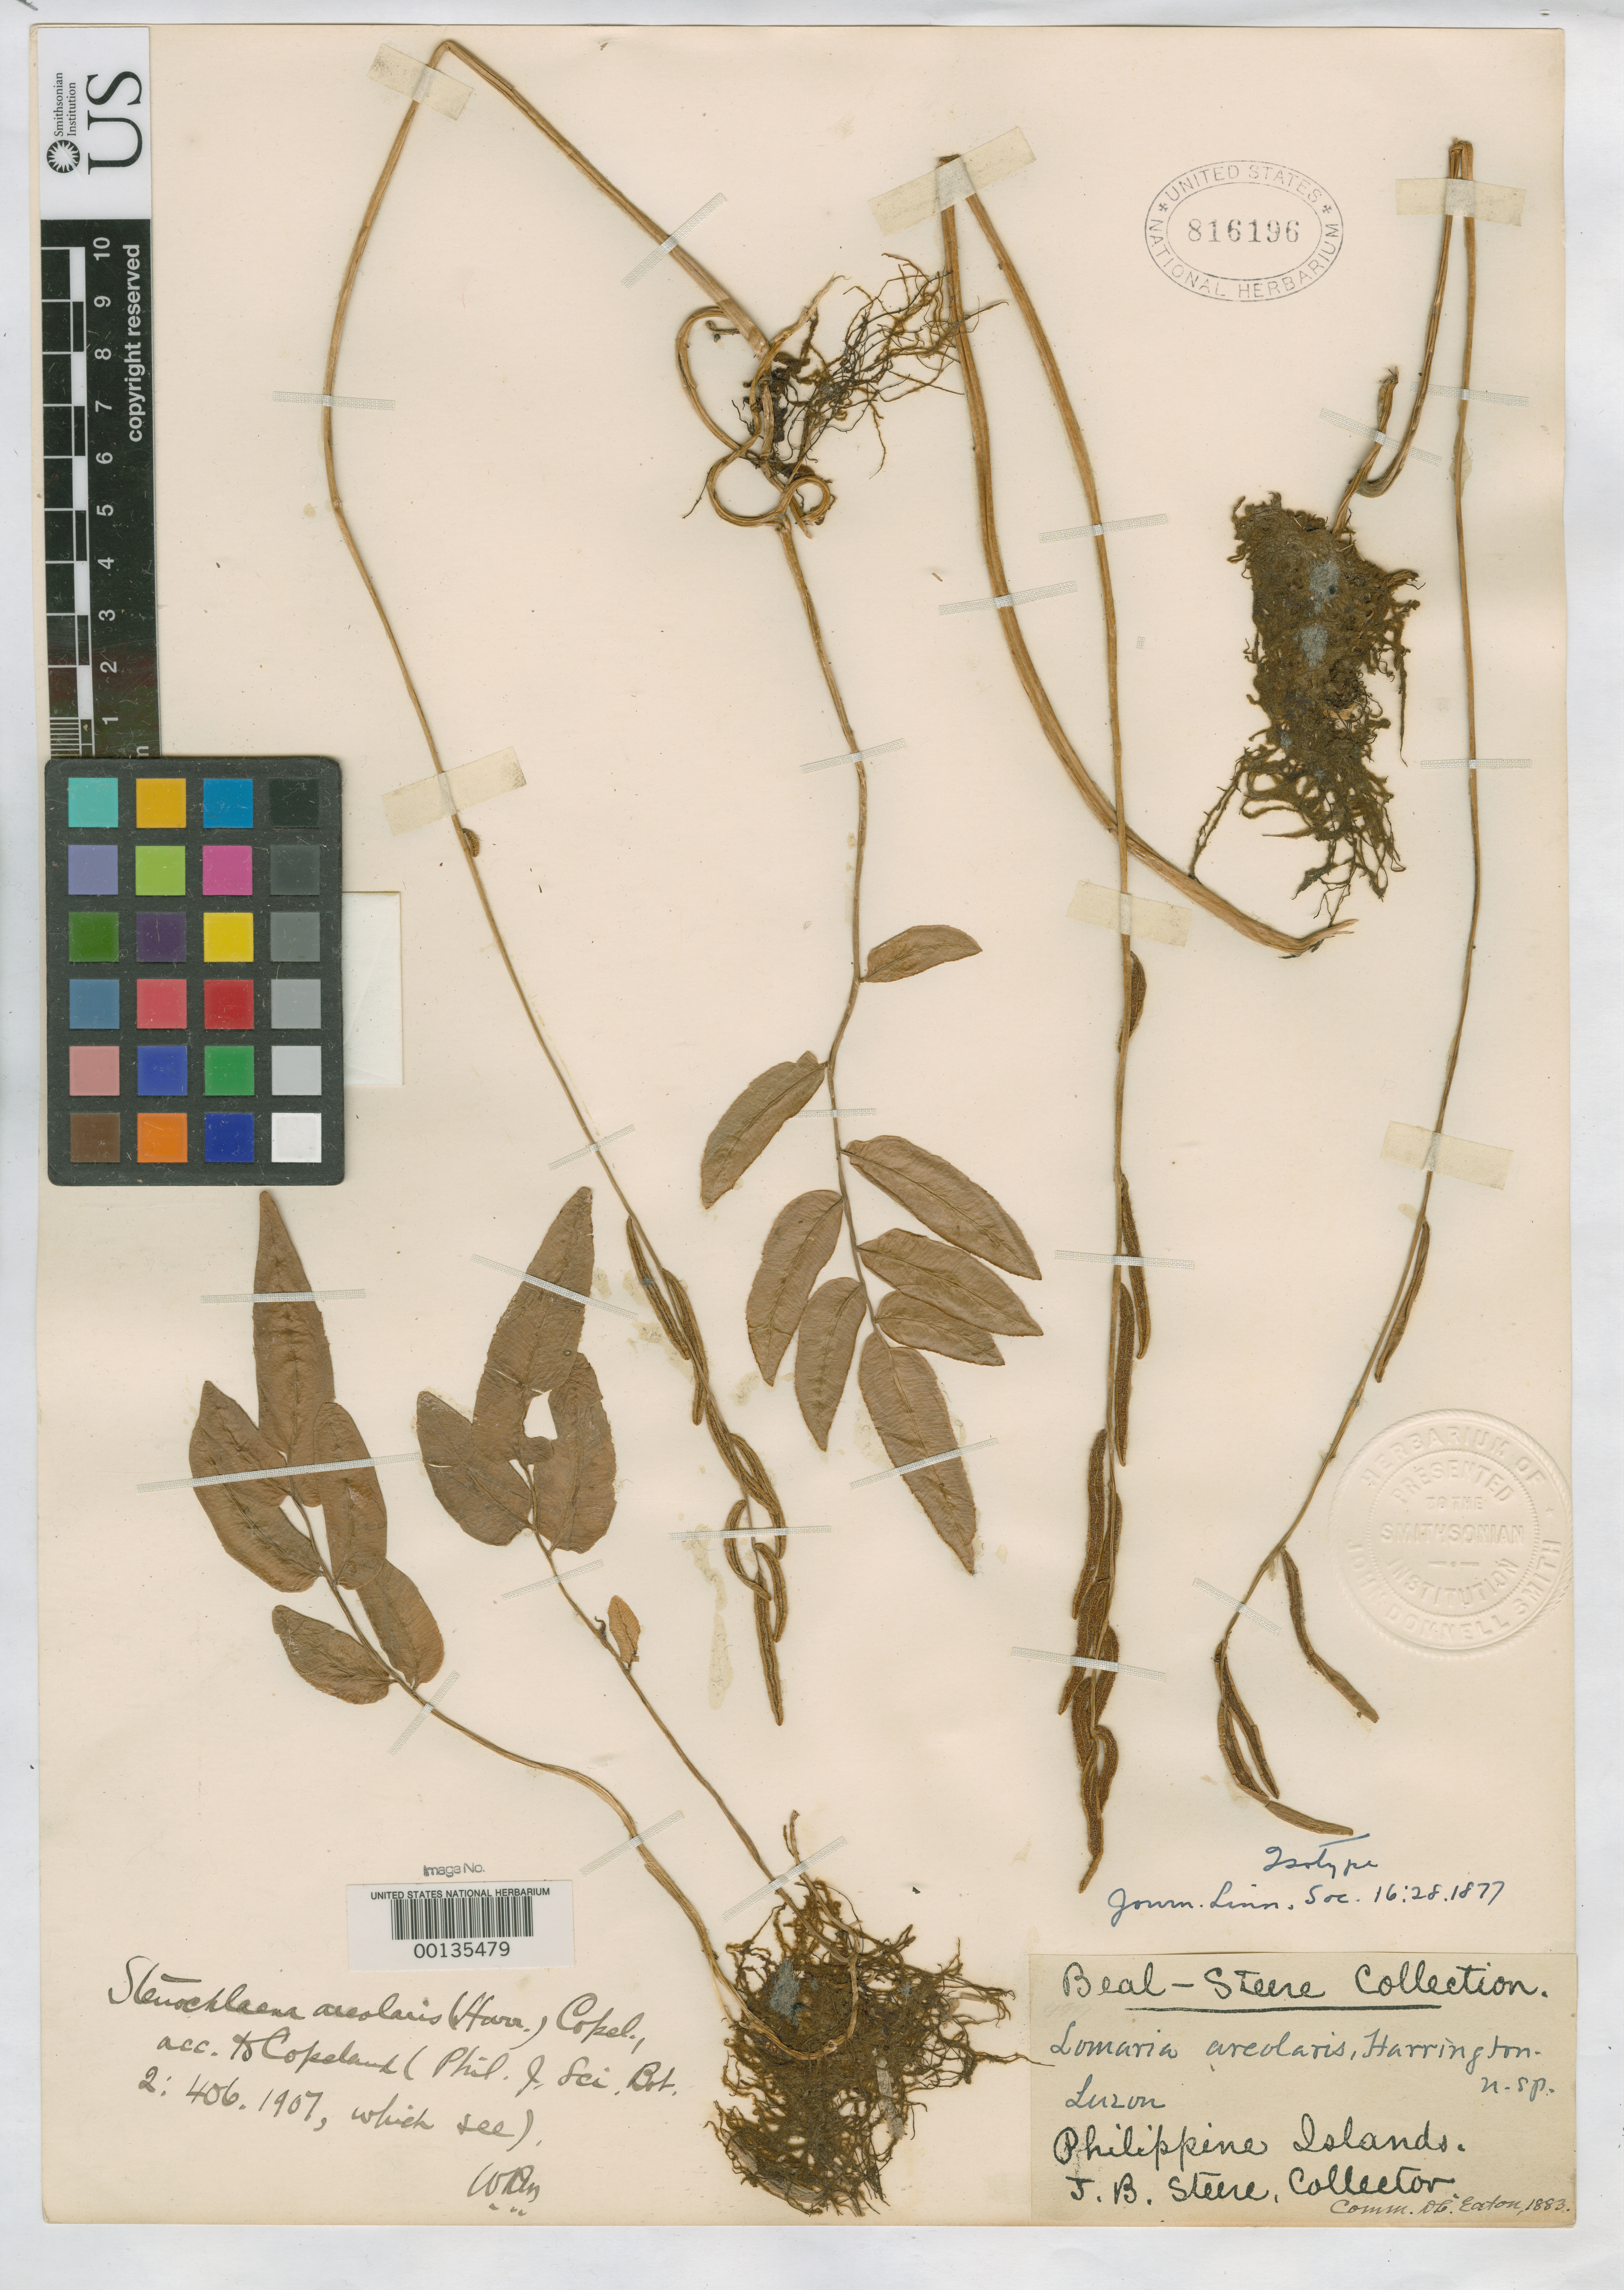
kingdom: Plantae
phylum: Tracheophyta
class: Polypodiopsida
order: Polypodiales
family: Blechnaceae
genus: Lomaria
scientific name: Lomaria areolaris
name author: Harr.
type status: Type Collection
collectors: J. B. Steere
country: Philippines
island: Luzon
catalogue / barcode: US 816196